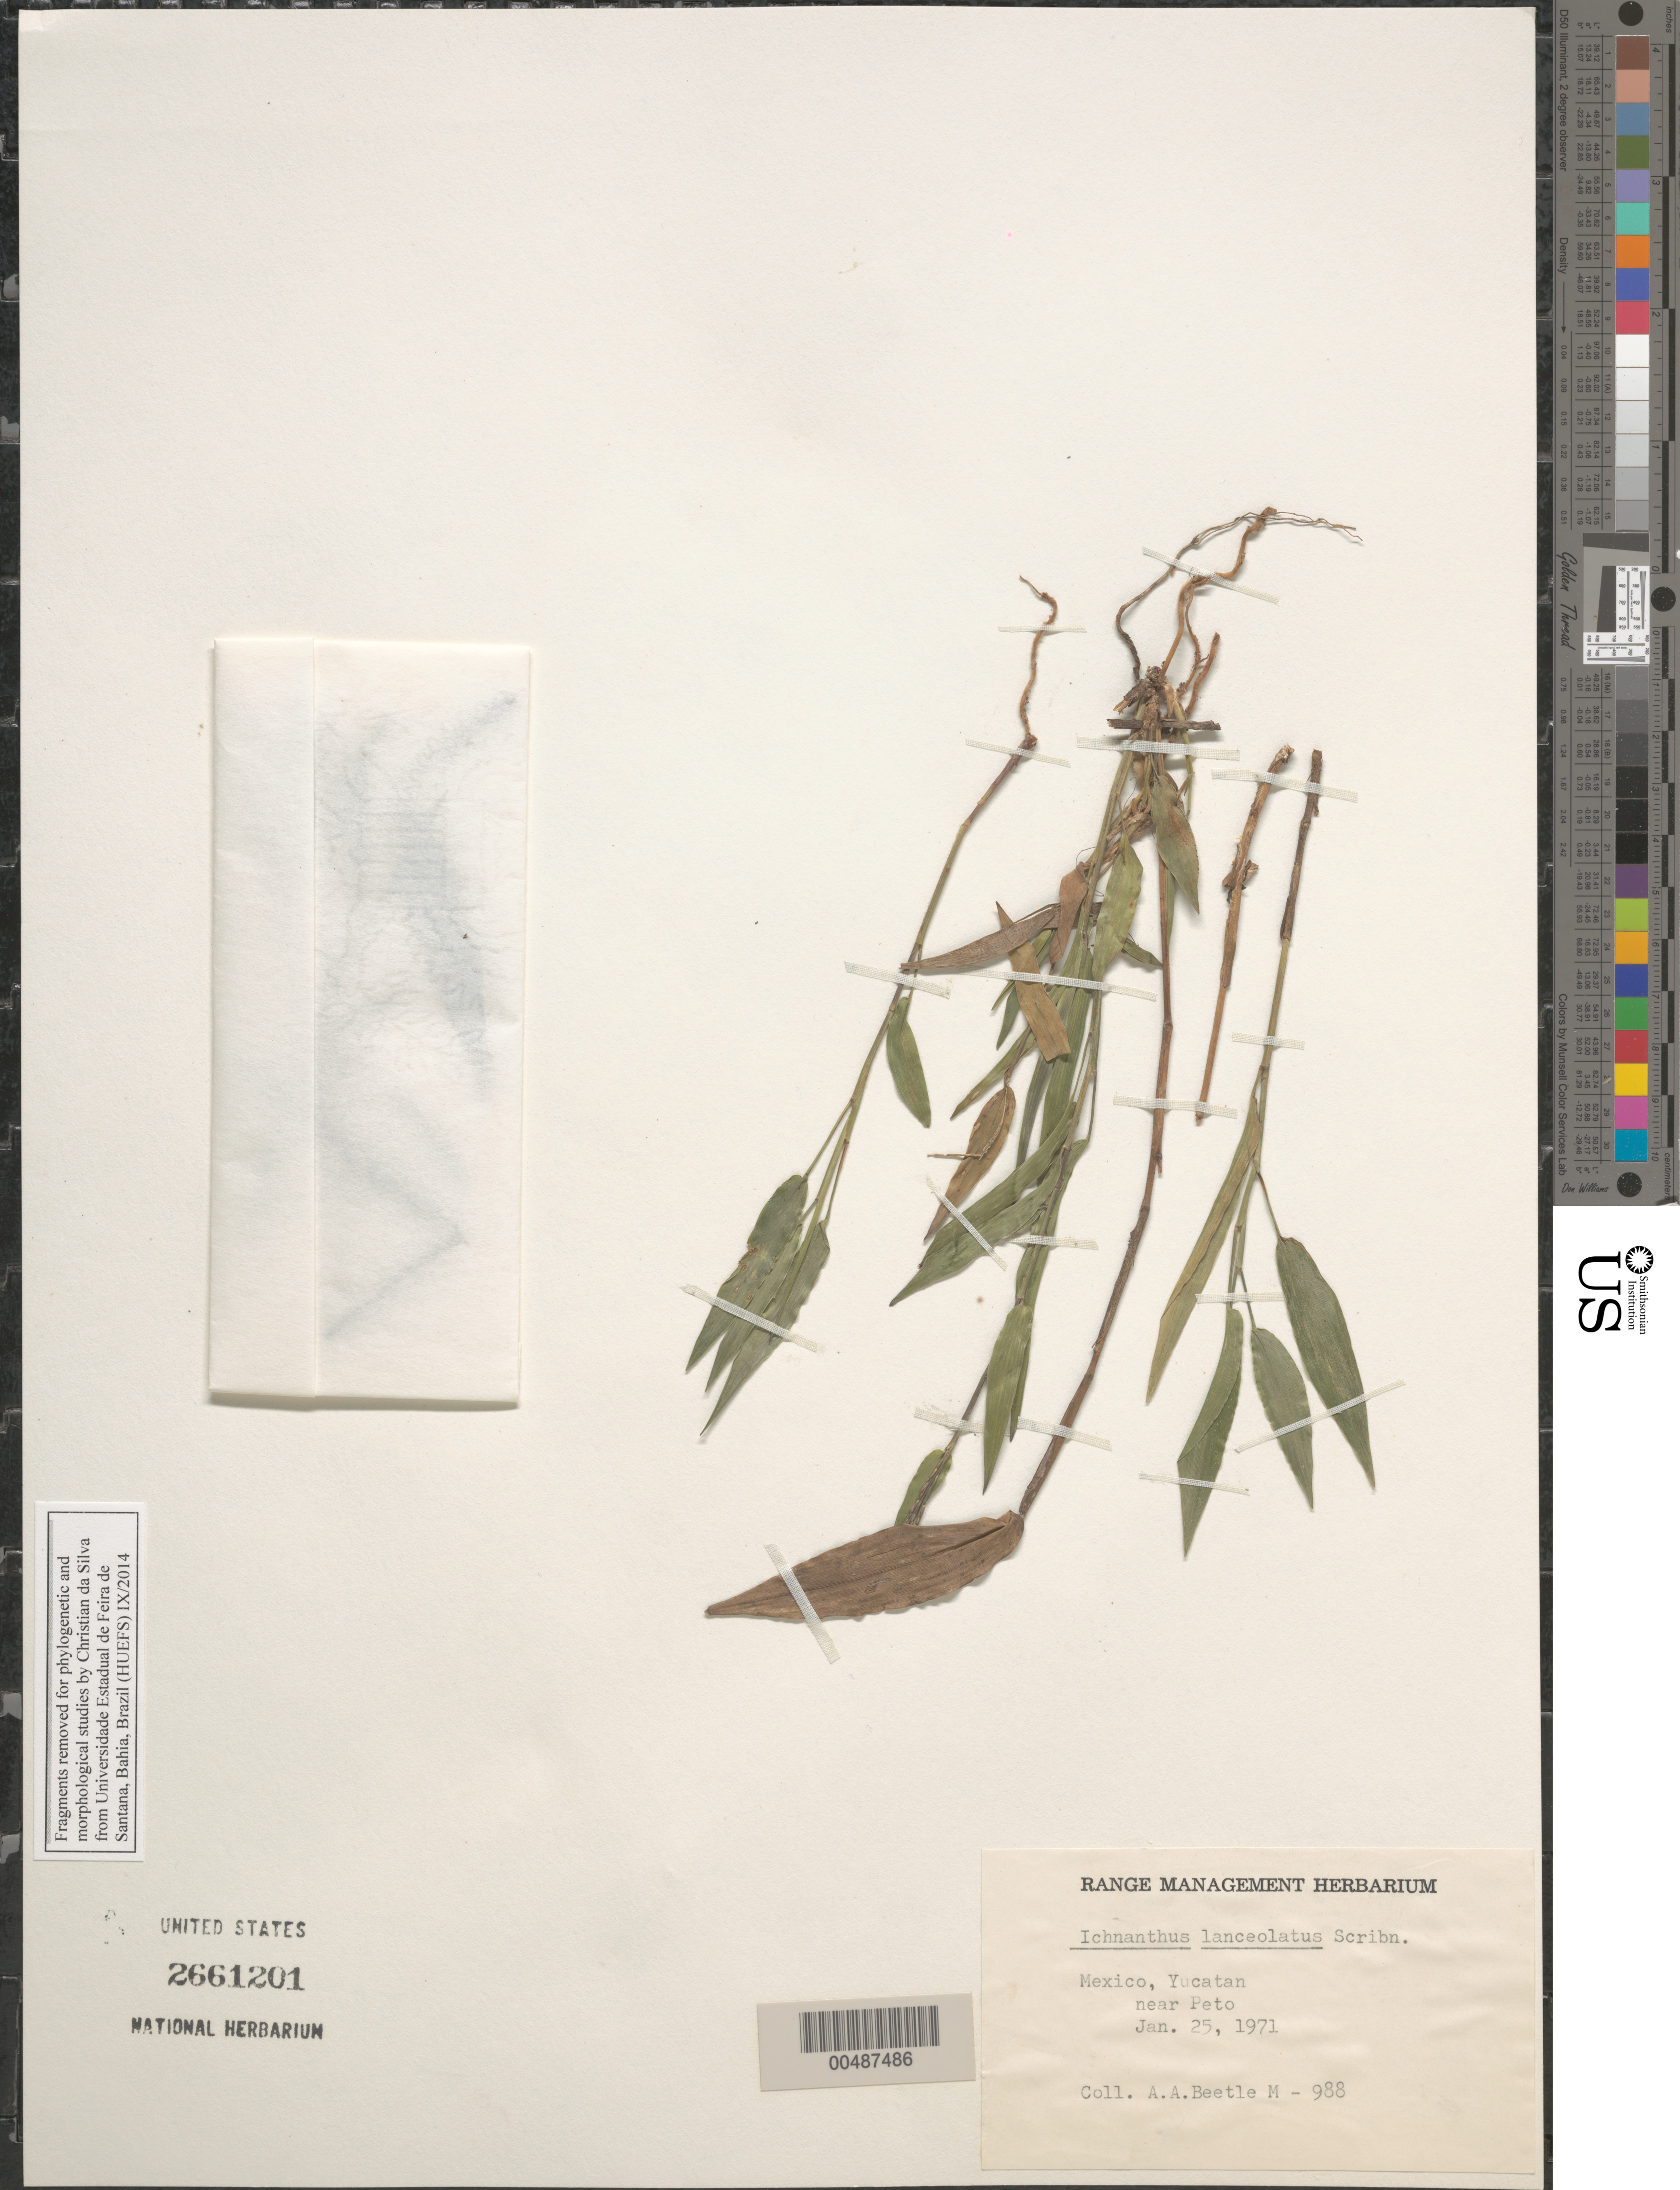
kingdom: Plantae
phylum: Tracheophyta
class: Liliopsida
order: Poales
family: Poaceae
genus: Ichnanthus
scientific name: Ichnanthus lanceolatus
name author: Scribn. & J.G. Sm.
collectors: A. A. Beetle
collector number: M-988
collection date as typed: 25 Jan 1971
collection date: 1971-01-25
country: Mexico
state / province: Yucatan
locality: Near Peto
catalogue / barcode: US 2661201